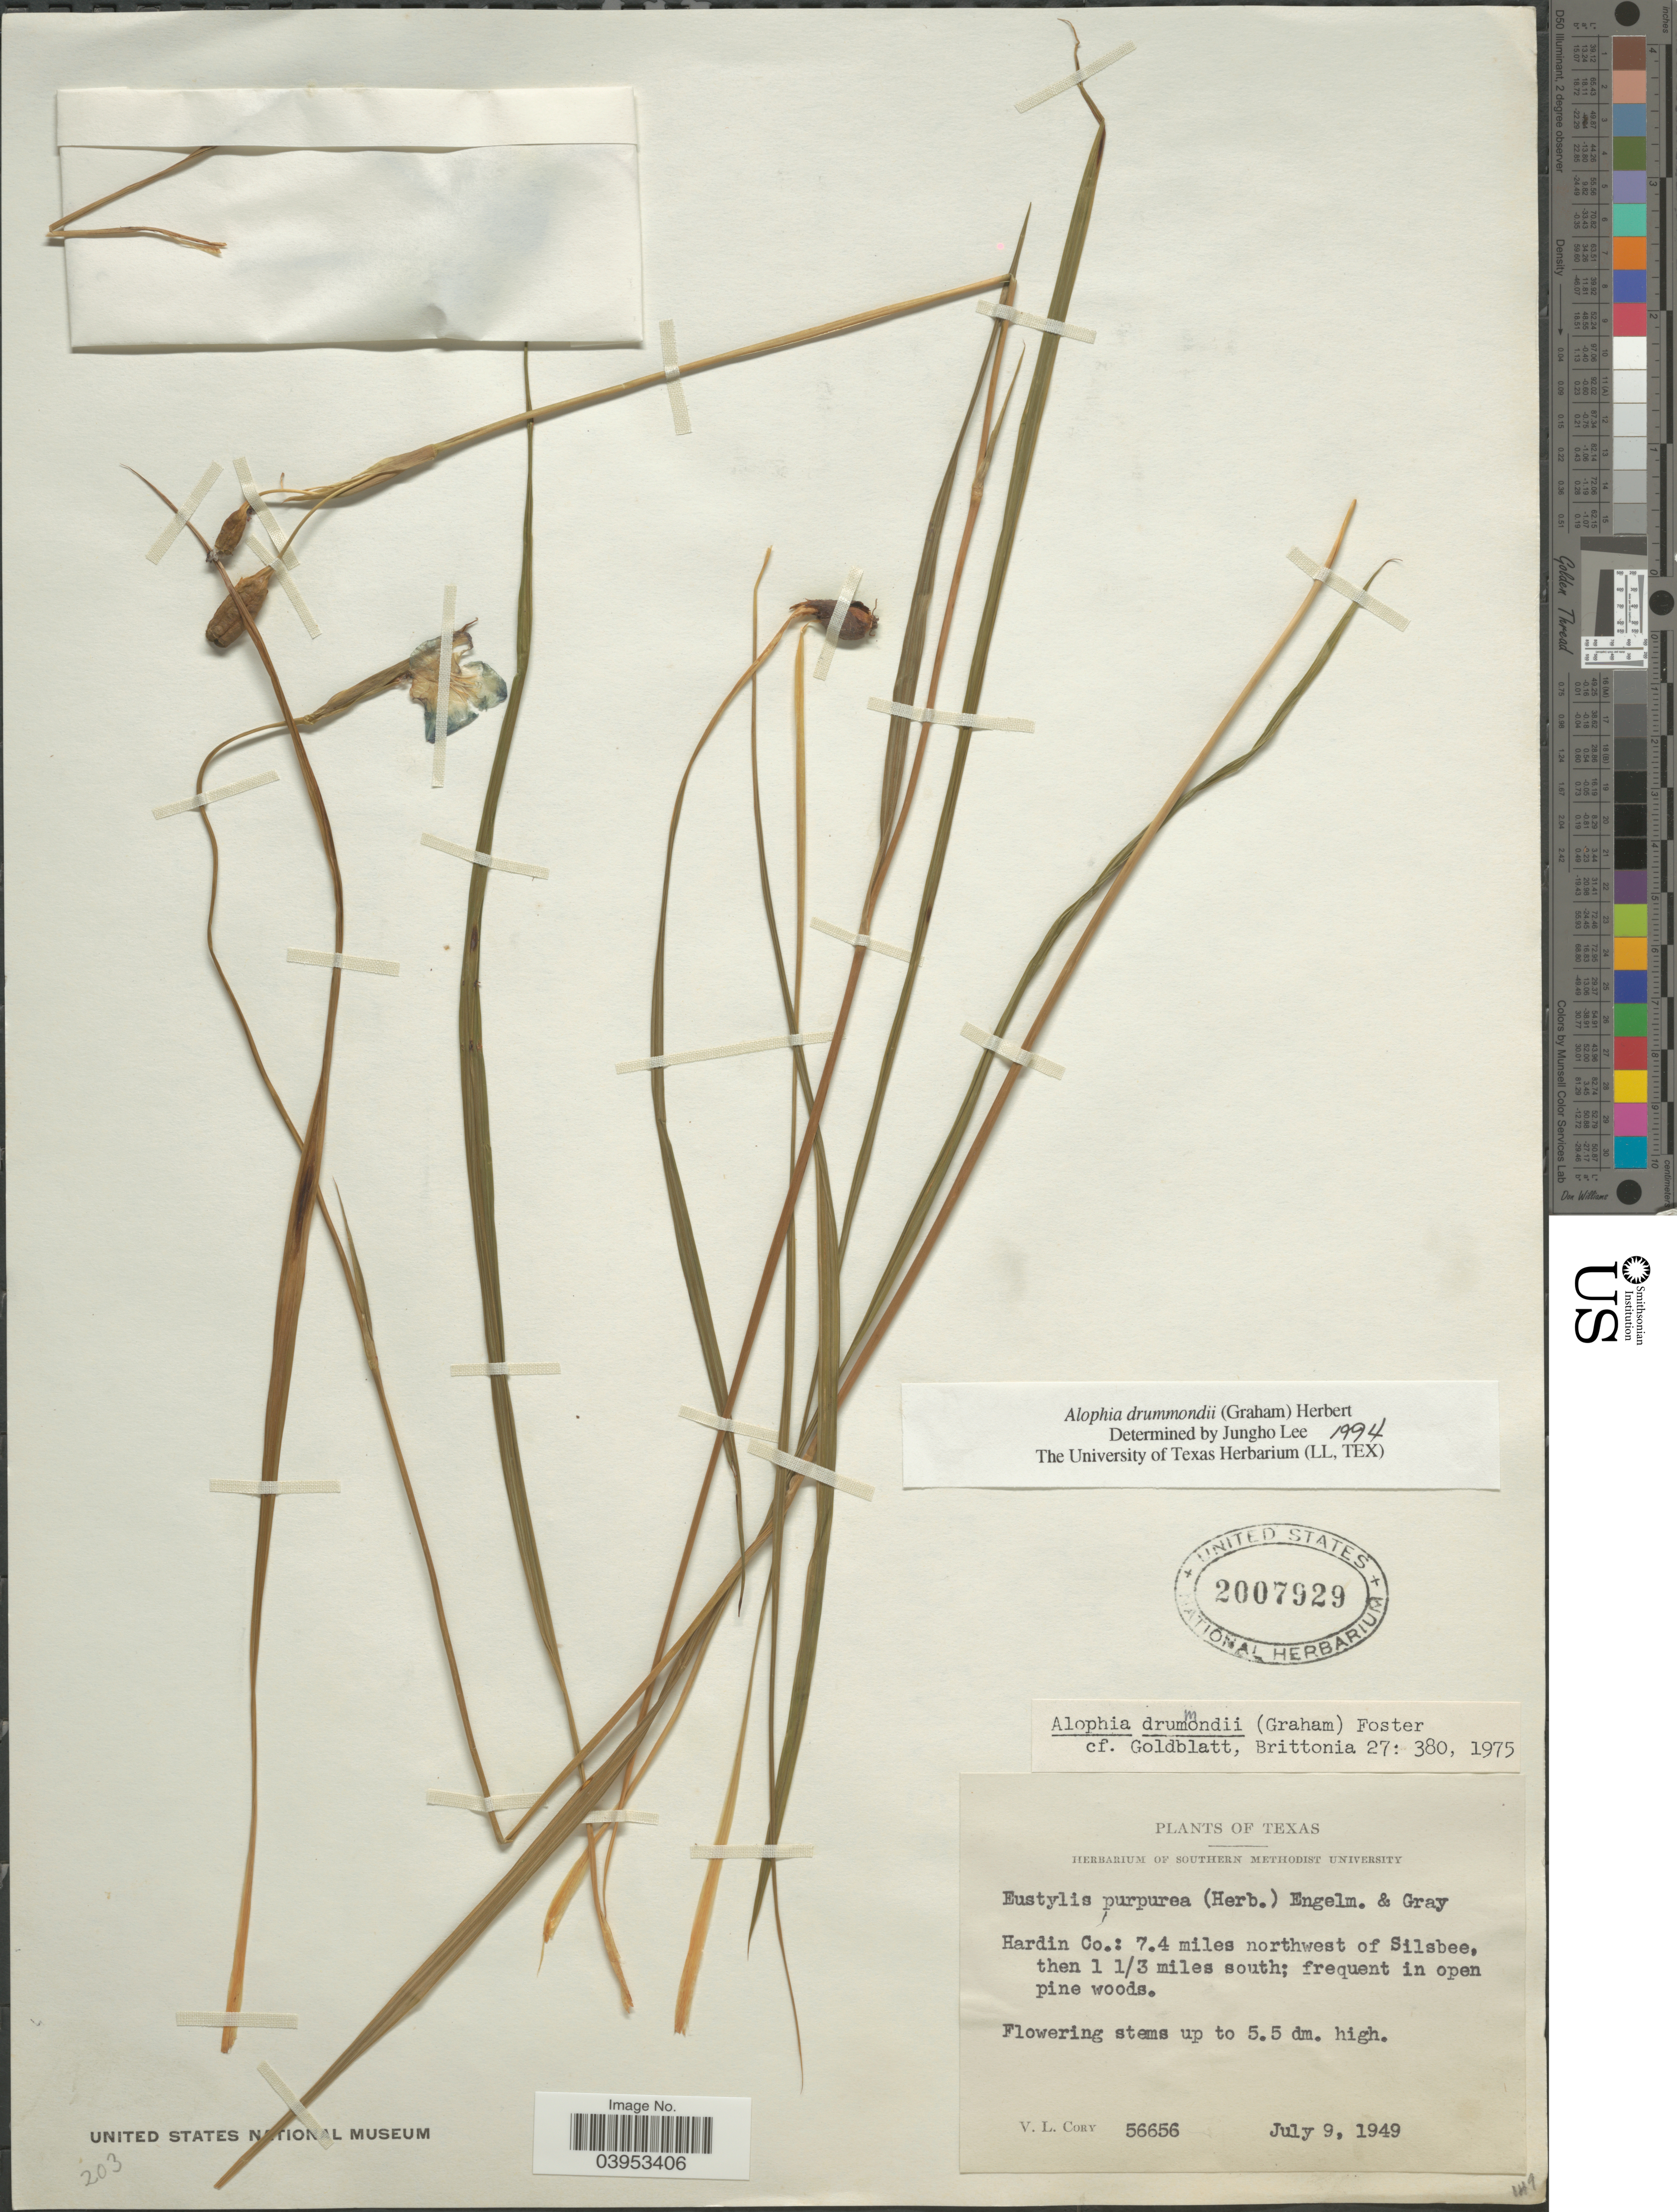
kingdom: Plantae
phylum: Tracheophyta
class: Liliopsida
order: Asparagales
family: Iridaceae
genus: Alophia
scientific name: Alophia drummondii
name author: (Graham) R.C. Foster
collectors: V. Cory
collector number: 56656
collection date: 1949-07-09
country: United States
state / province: Texas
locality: Hardin Co.: 7.4 miles northwest of Silsbee, then 1 1/3 miles south.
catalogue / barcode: US 2007929